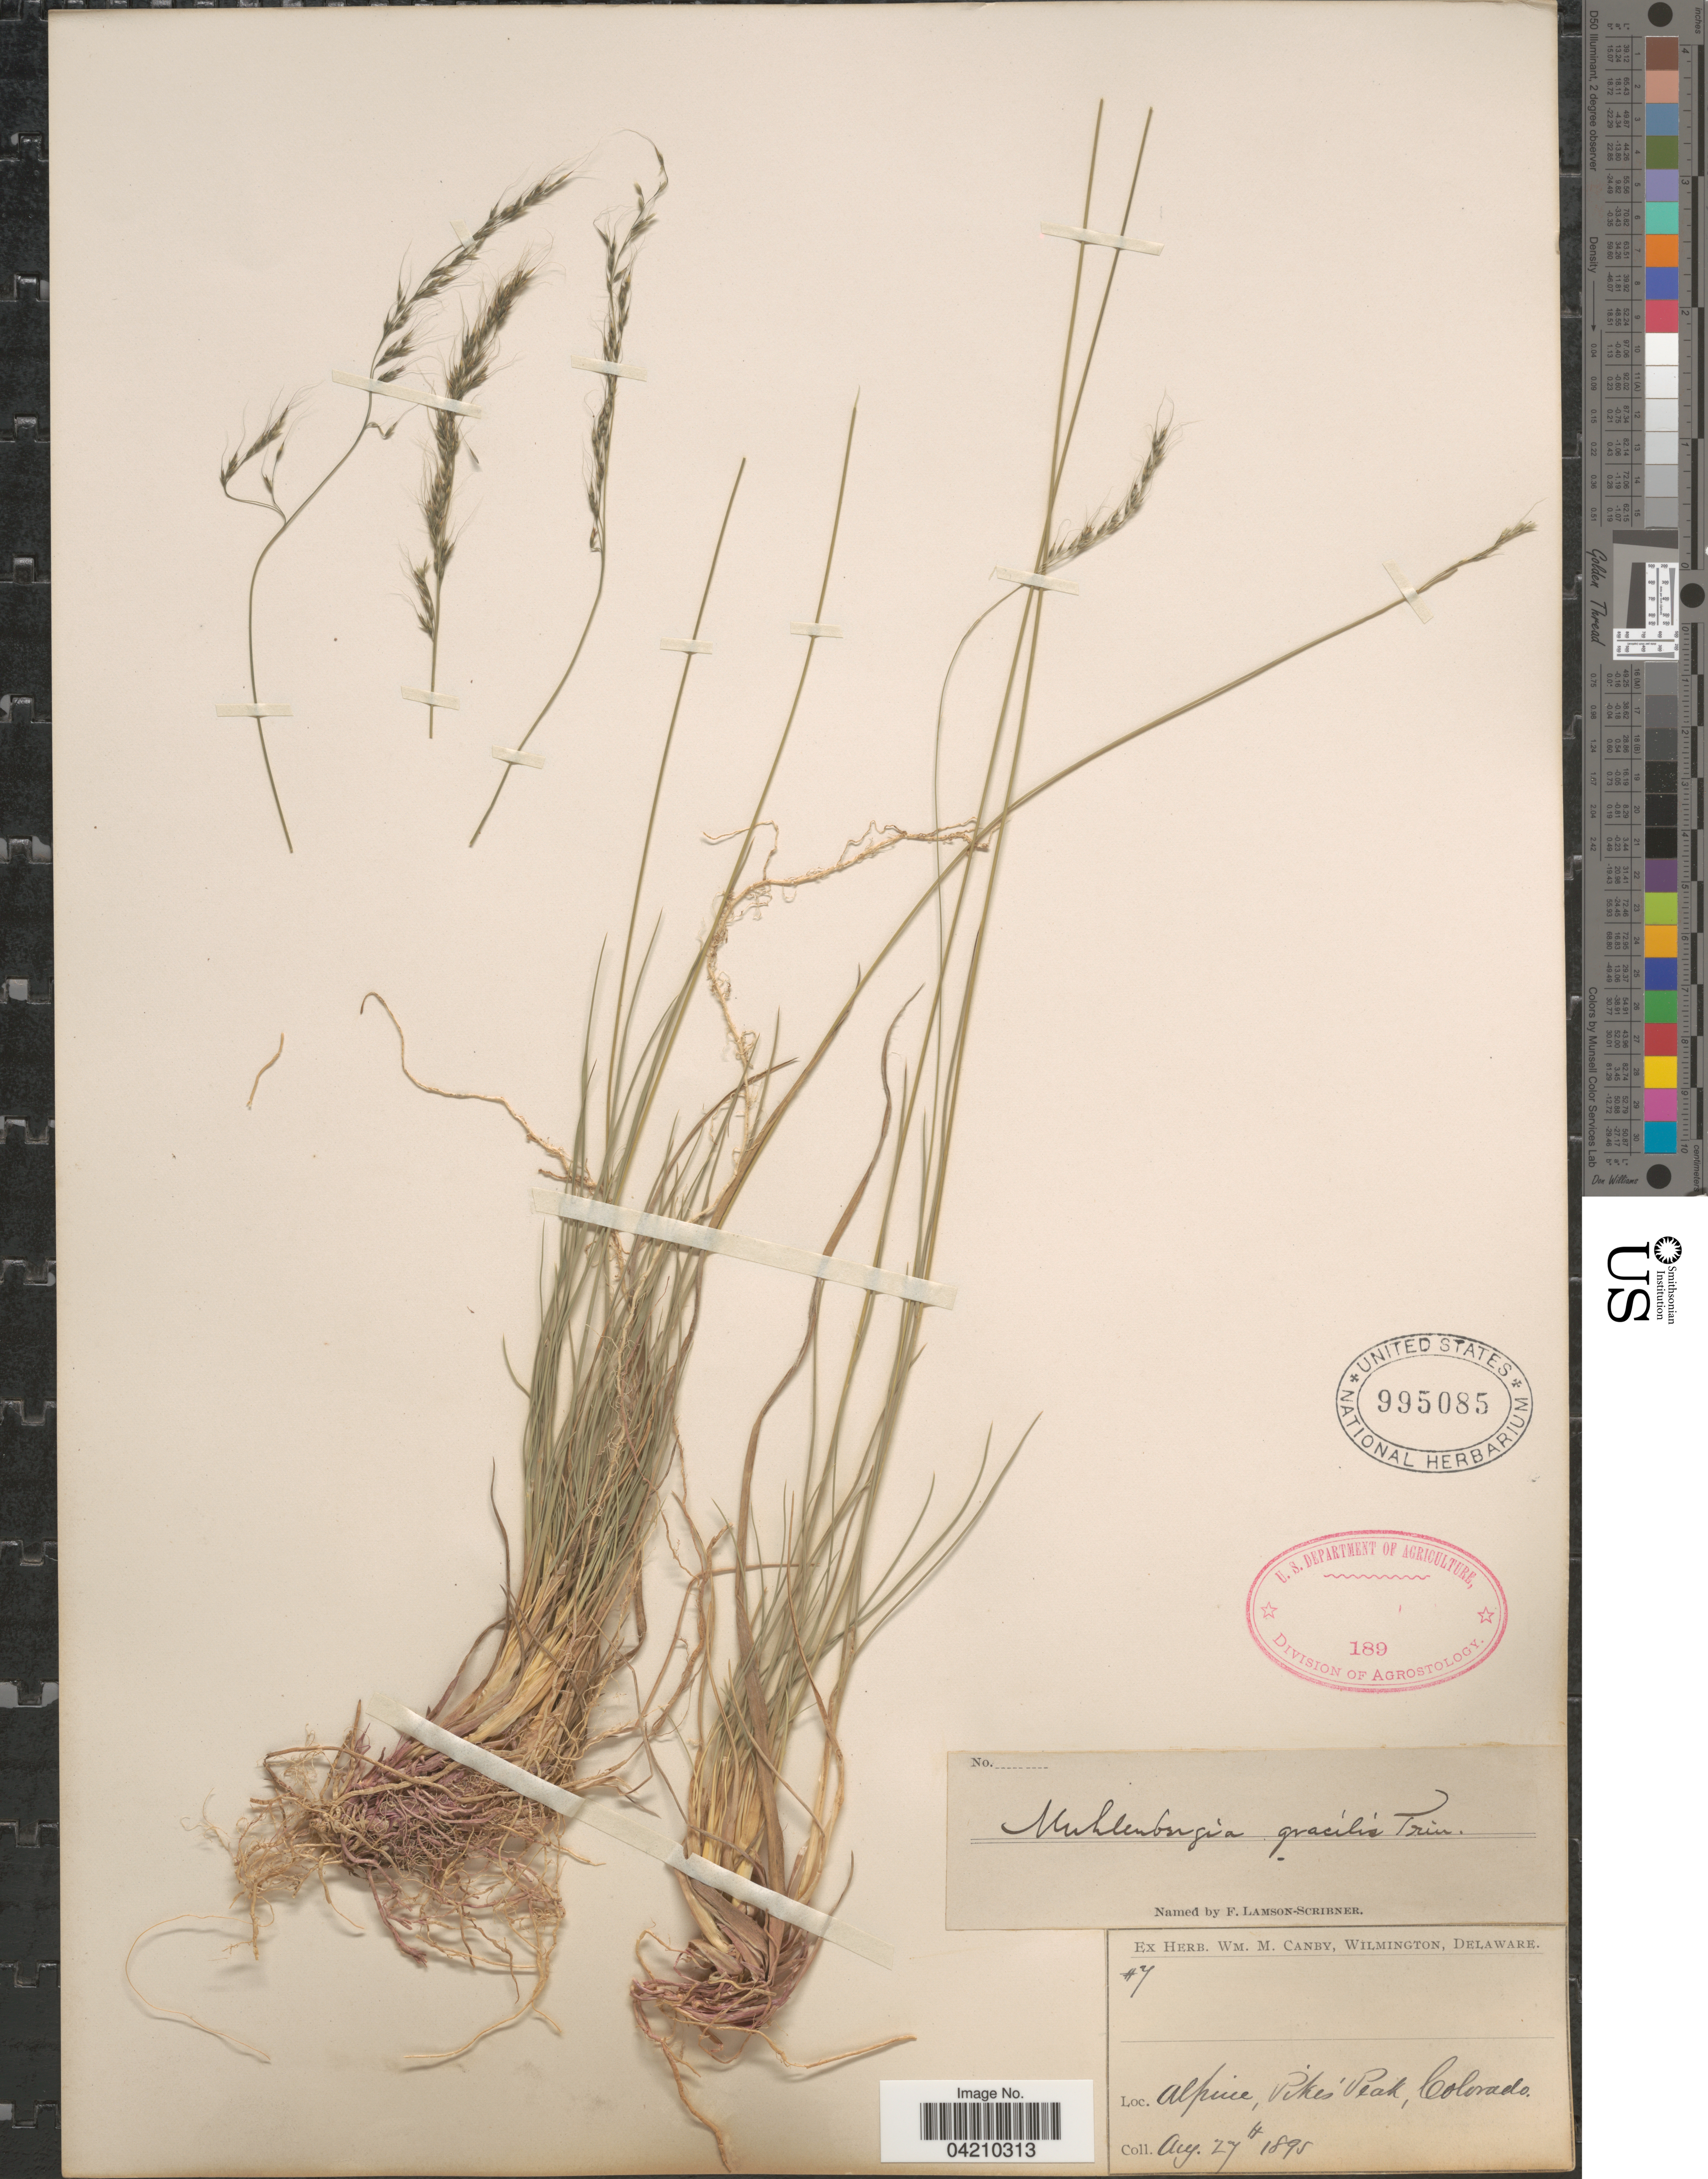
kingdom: Plantae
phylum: Tracheophyta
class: Liliopsida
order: Poales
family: Poaceae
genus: Muhlenbergia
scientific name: Muhlenbergia montana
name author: (Nutt.) Hitchc.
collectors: ex herb. W.M. Canby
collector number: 7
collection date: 1895-08-27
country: United States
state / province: Colorado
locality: Alpine, Pike's Peak.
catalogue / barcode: US 995085